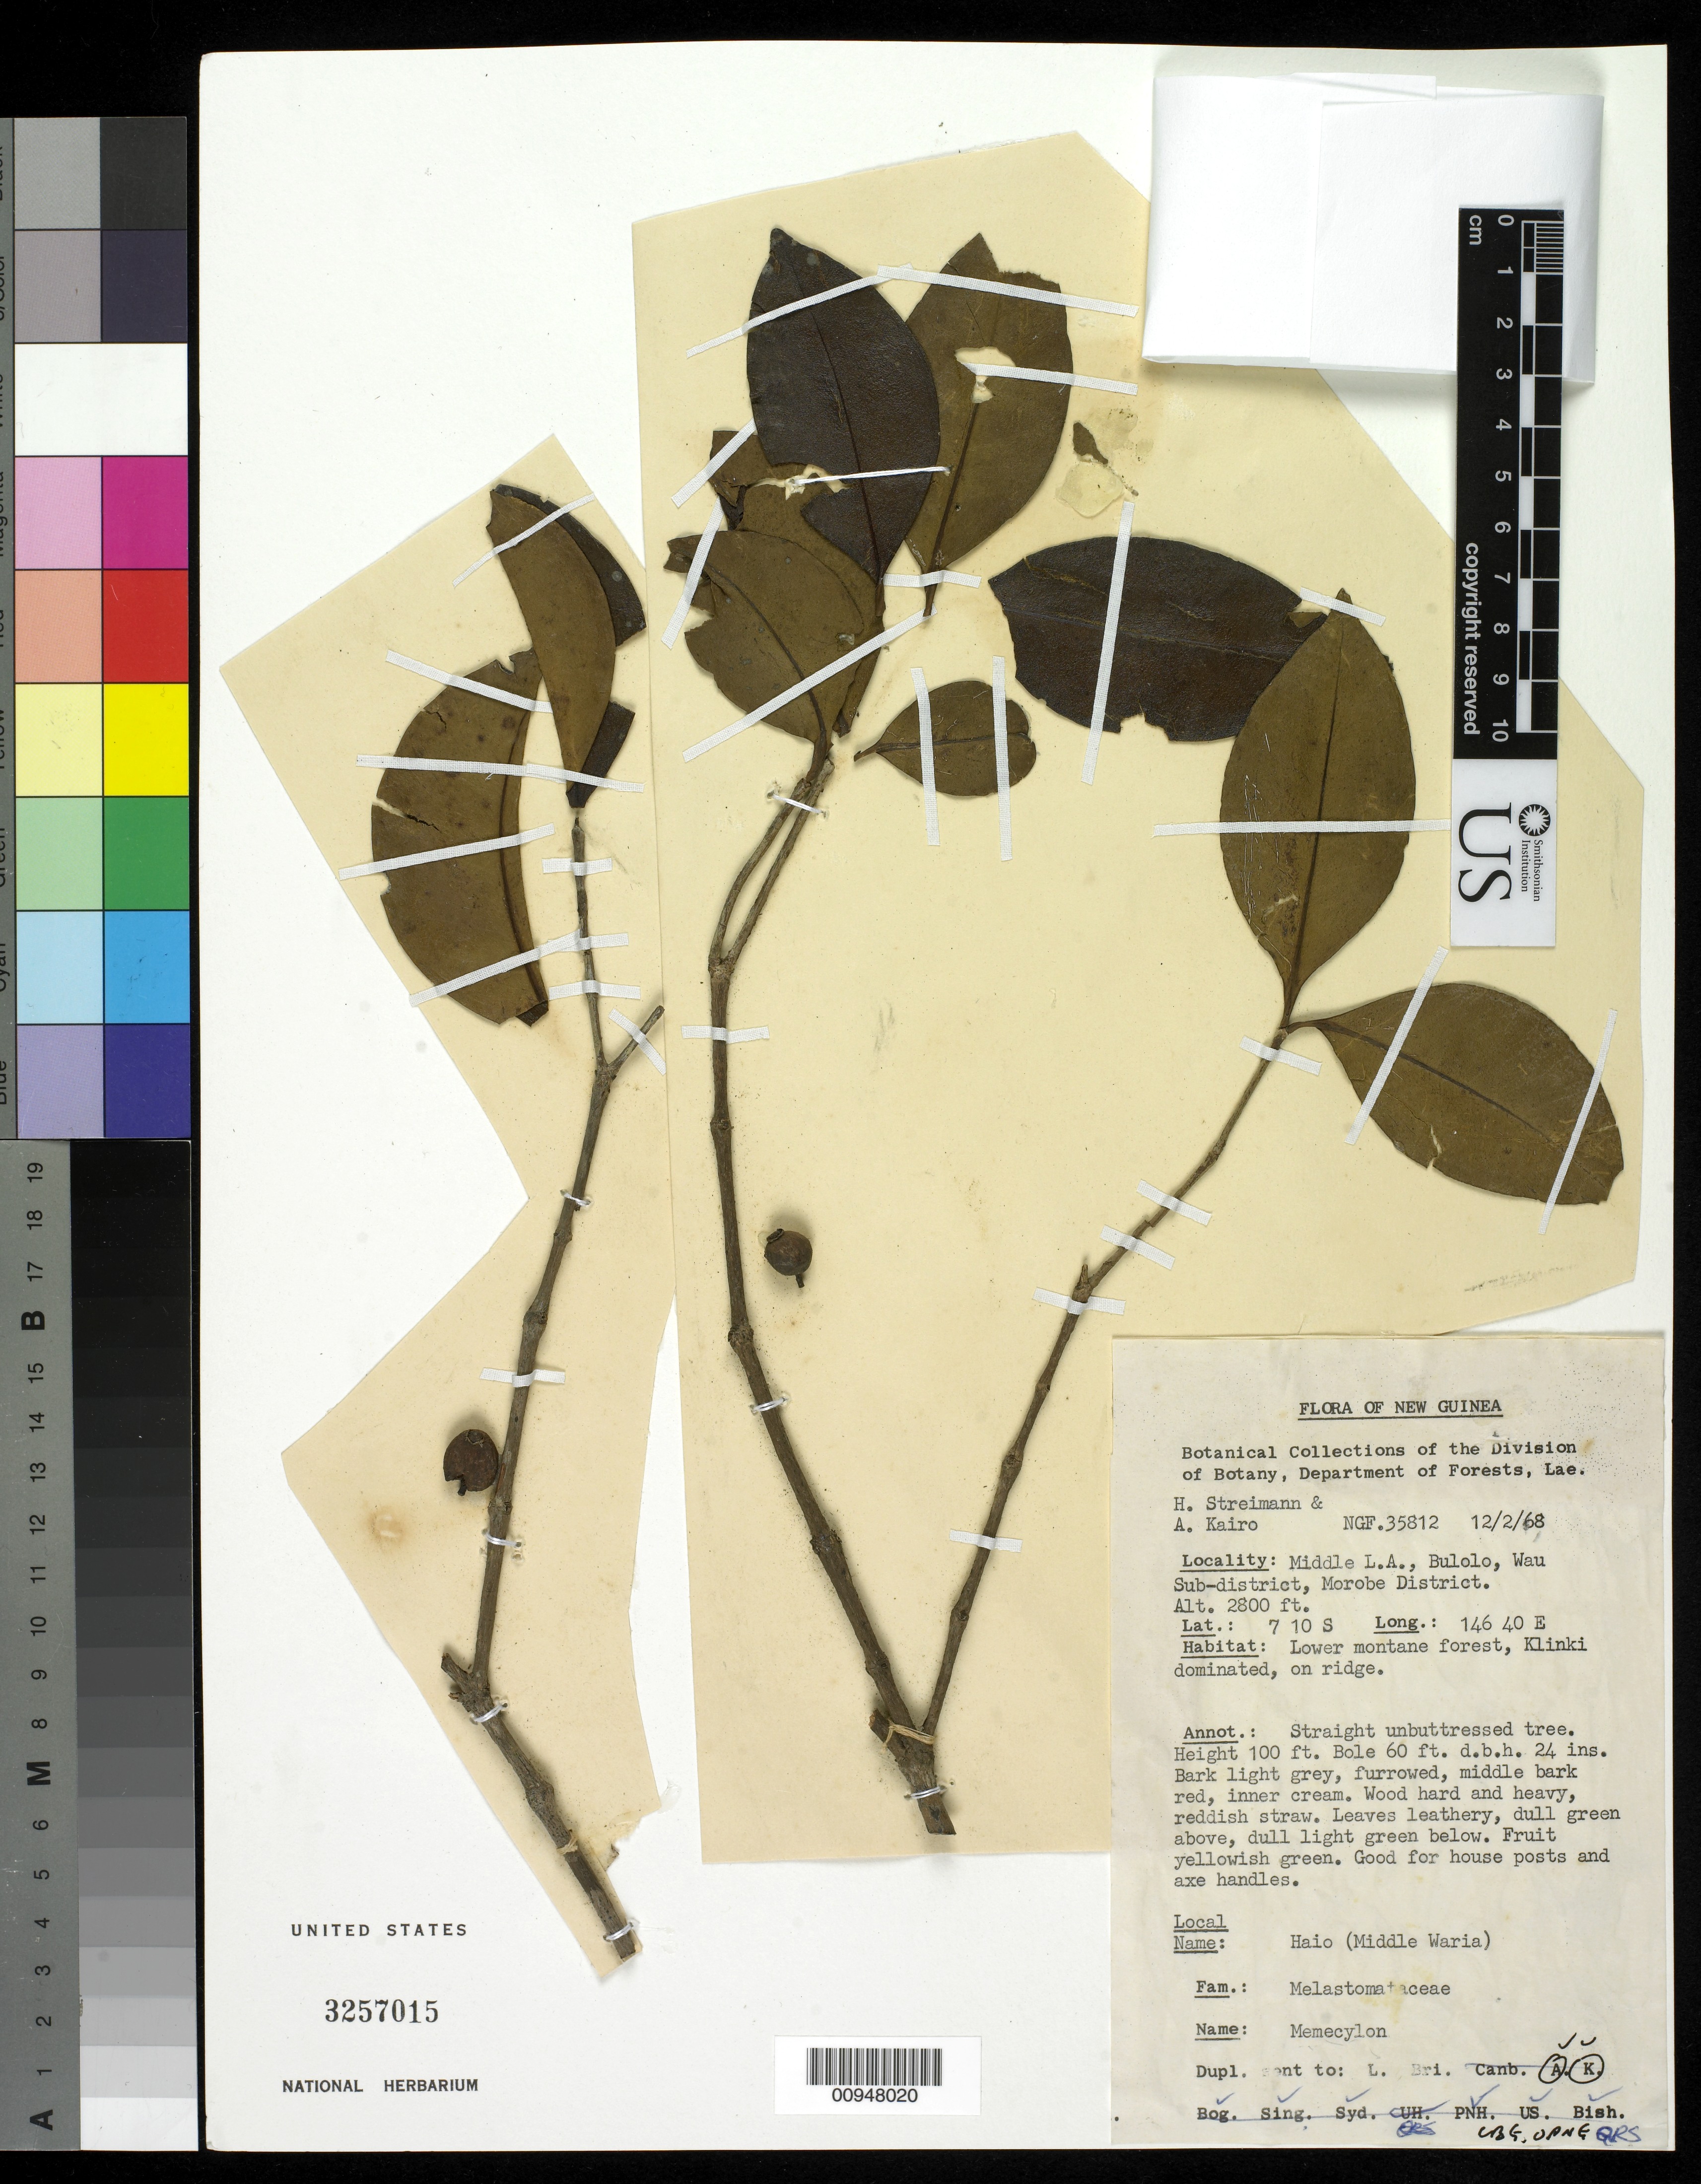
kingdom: Plantae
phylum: Tracheophyta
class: Magnoliopsida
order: Myrtales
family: Melastomataceae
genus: Memecylon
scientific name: Memecylon sp.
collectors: H. Streimann & A. Kairo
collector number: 35812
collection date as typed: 12 Feb 1968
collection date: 1968-02-12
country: Papua New Guinea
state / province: Morobe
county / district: Bulolo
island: New Guinea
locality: Middle L A. Wau sub-district.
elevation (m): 853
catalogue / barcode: US 3257015